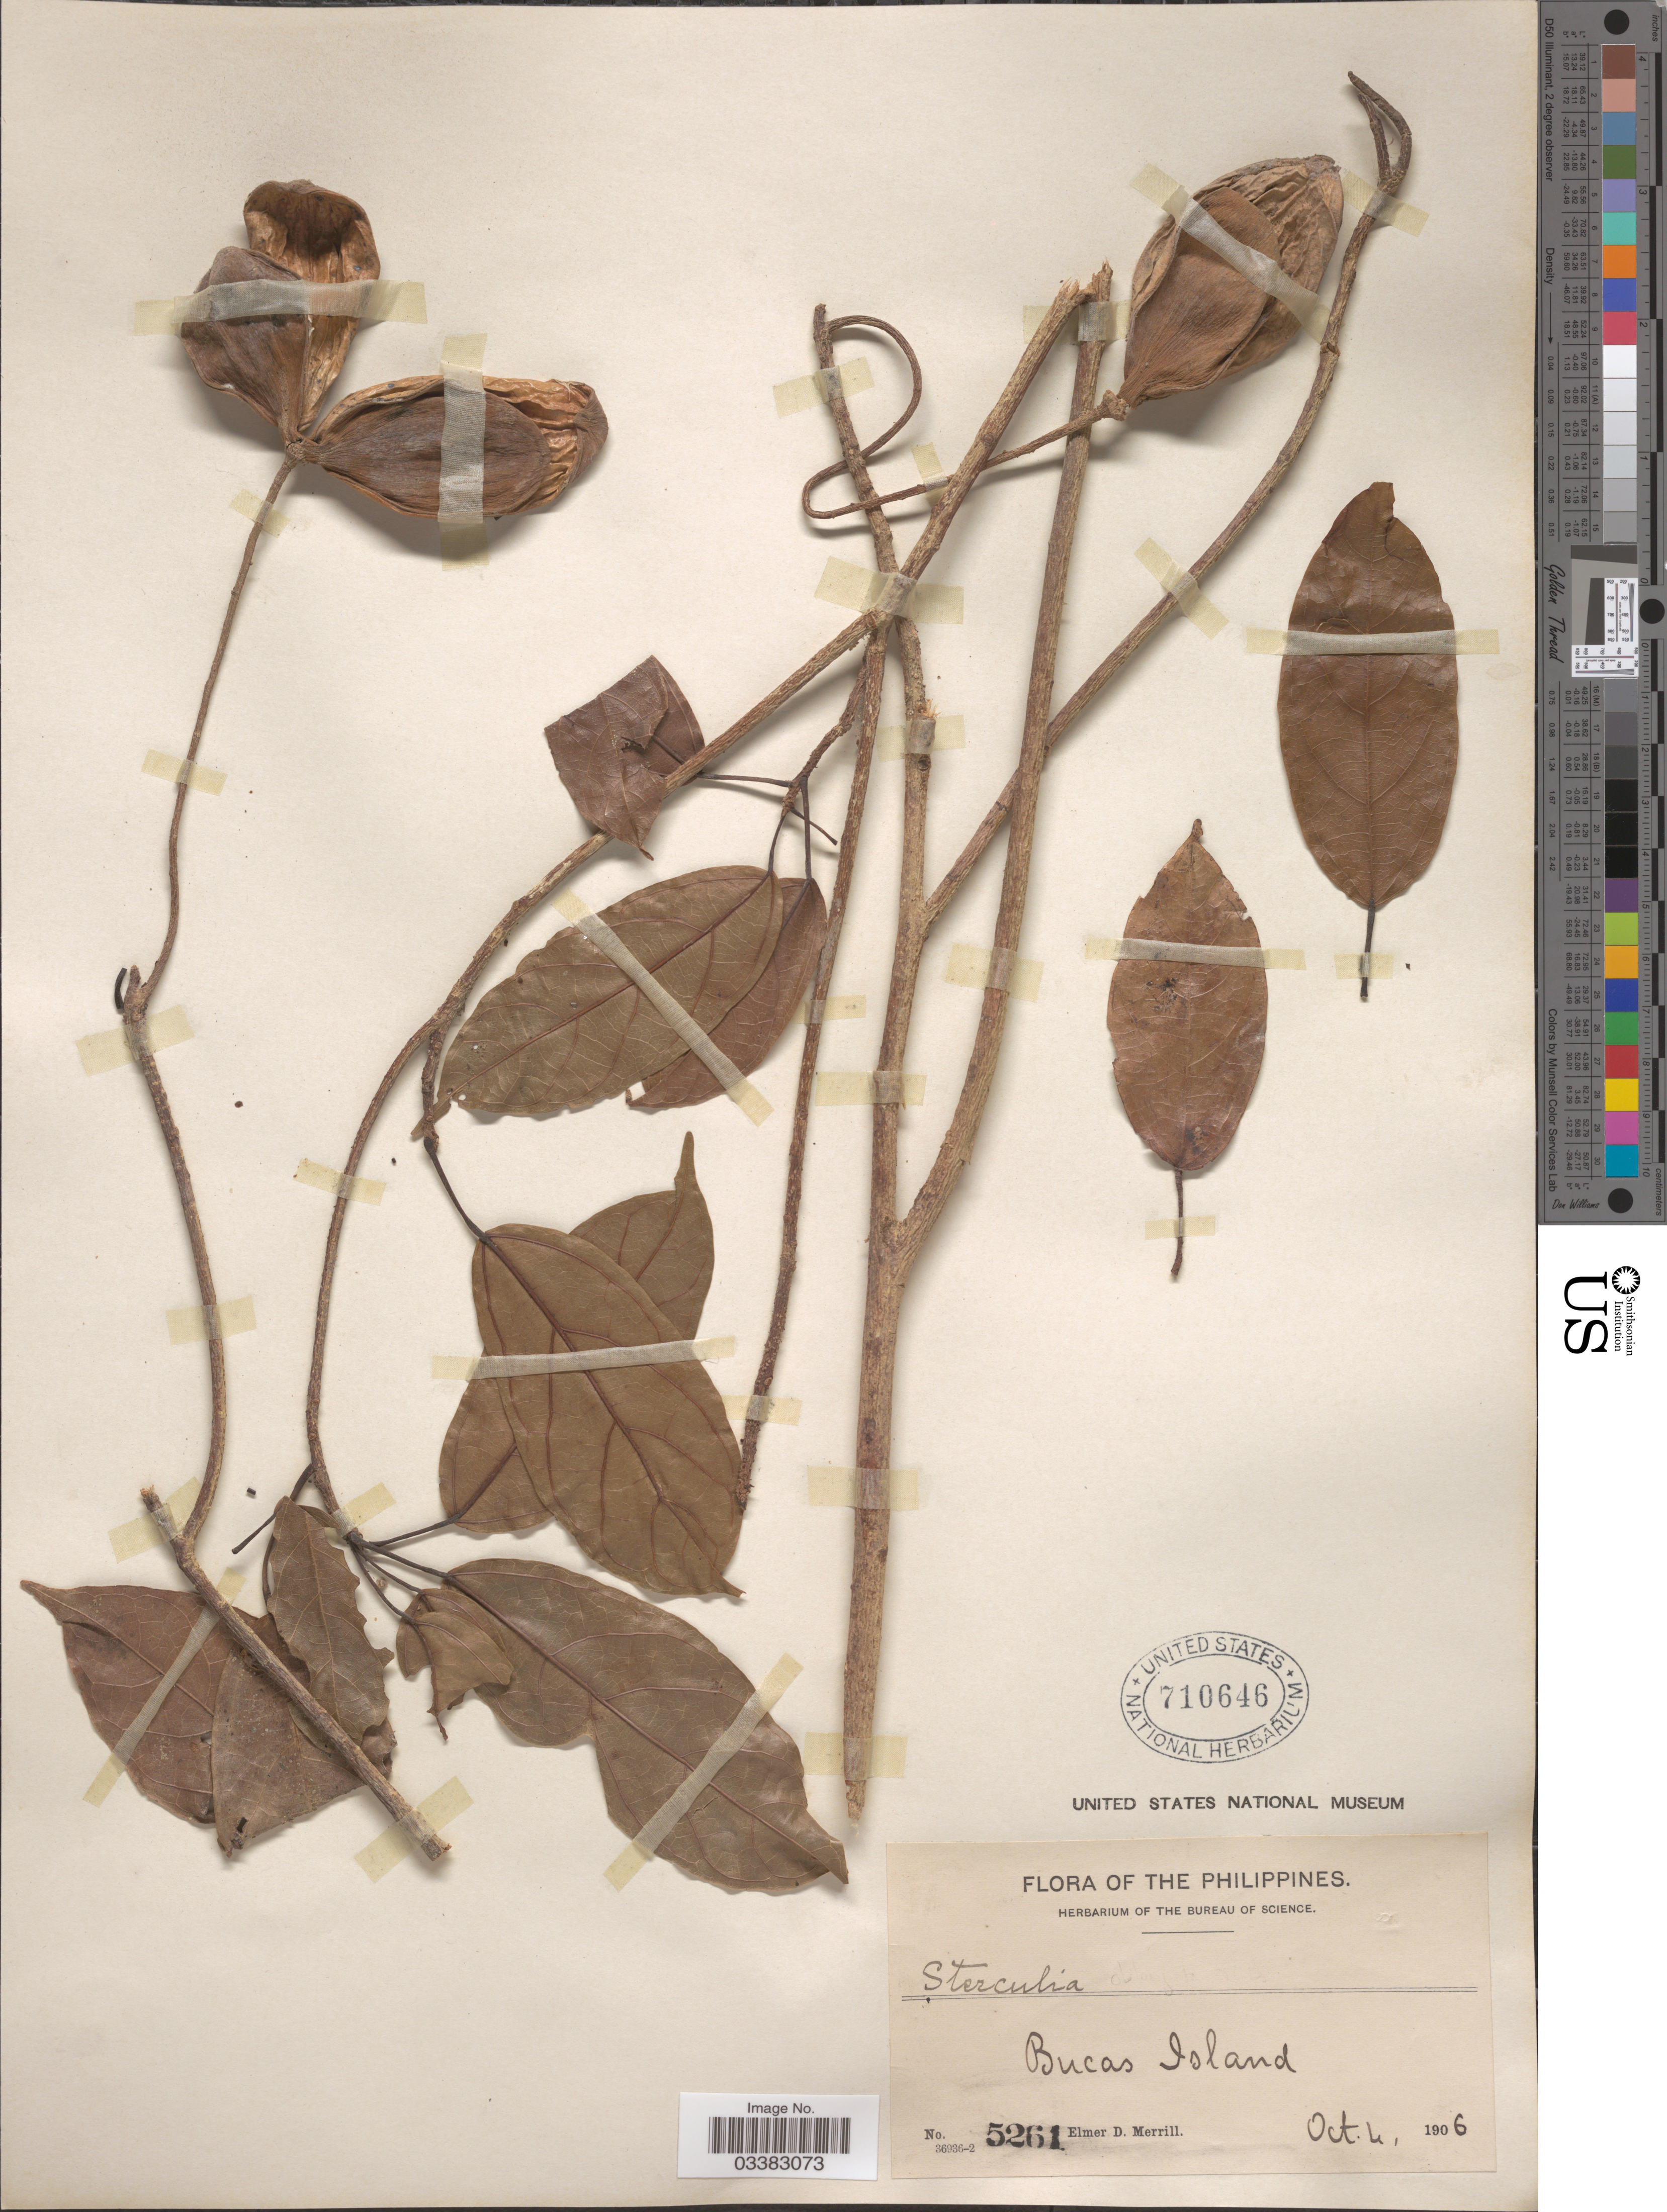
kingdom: Plantae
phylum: Tracheophyta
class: Magnoliopsida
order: Malvales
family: Malvaceae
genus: Sterculia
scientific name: Sterculia sp.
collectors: E. D. Merrill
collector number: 5261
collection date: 1906-10-04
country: Philippines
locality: Bucas Island.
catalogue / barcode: US 710646